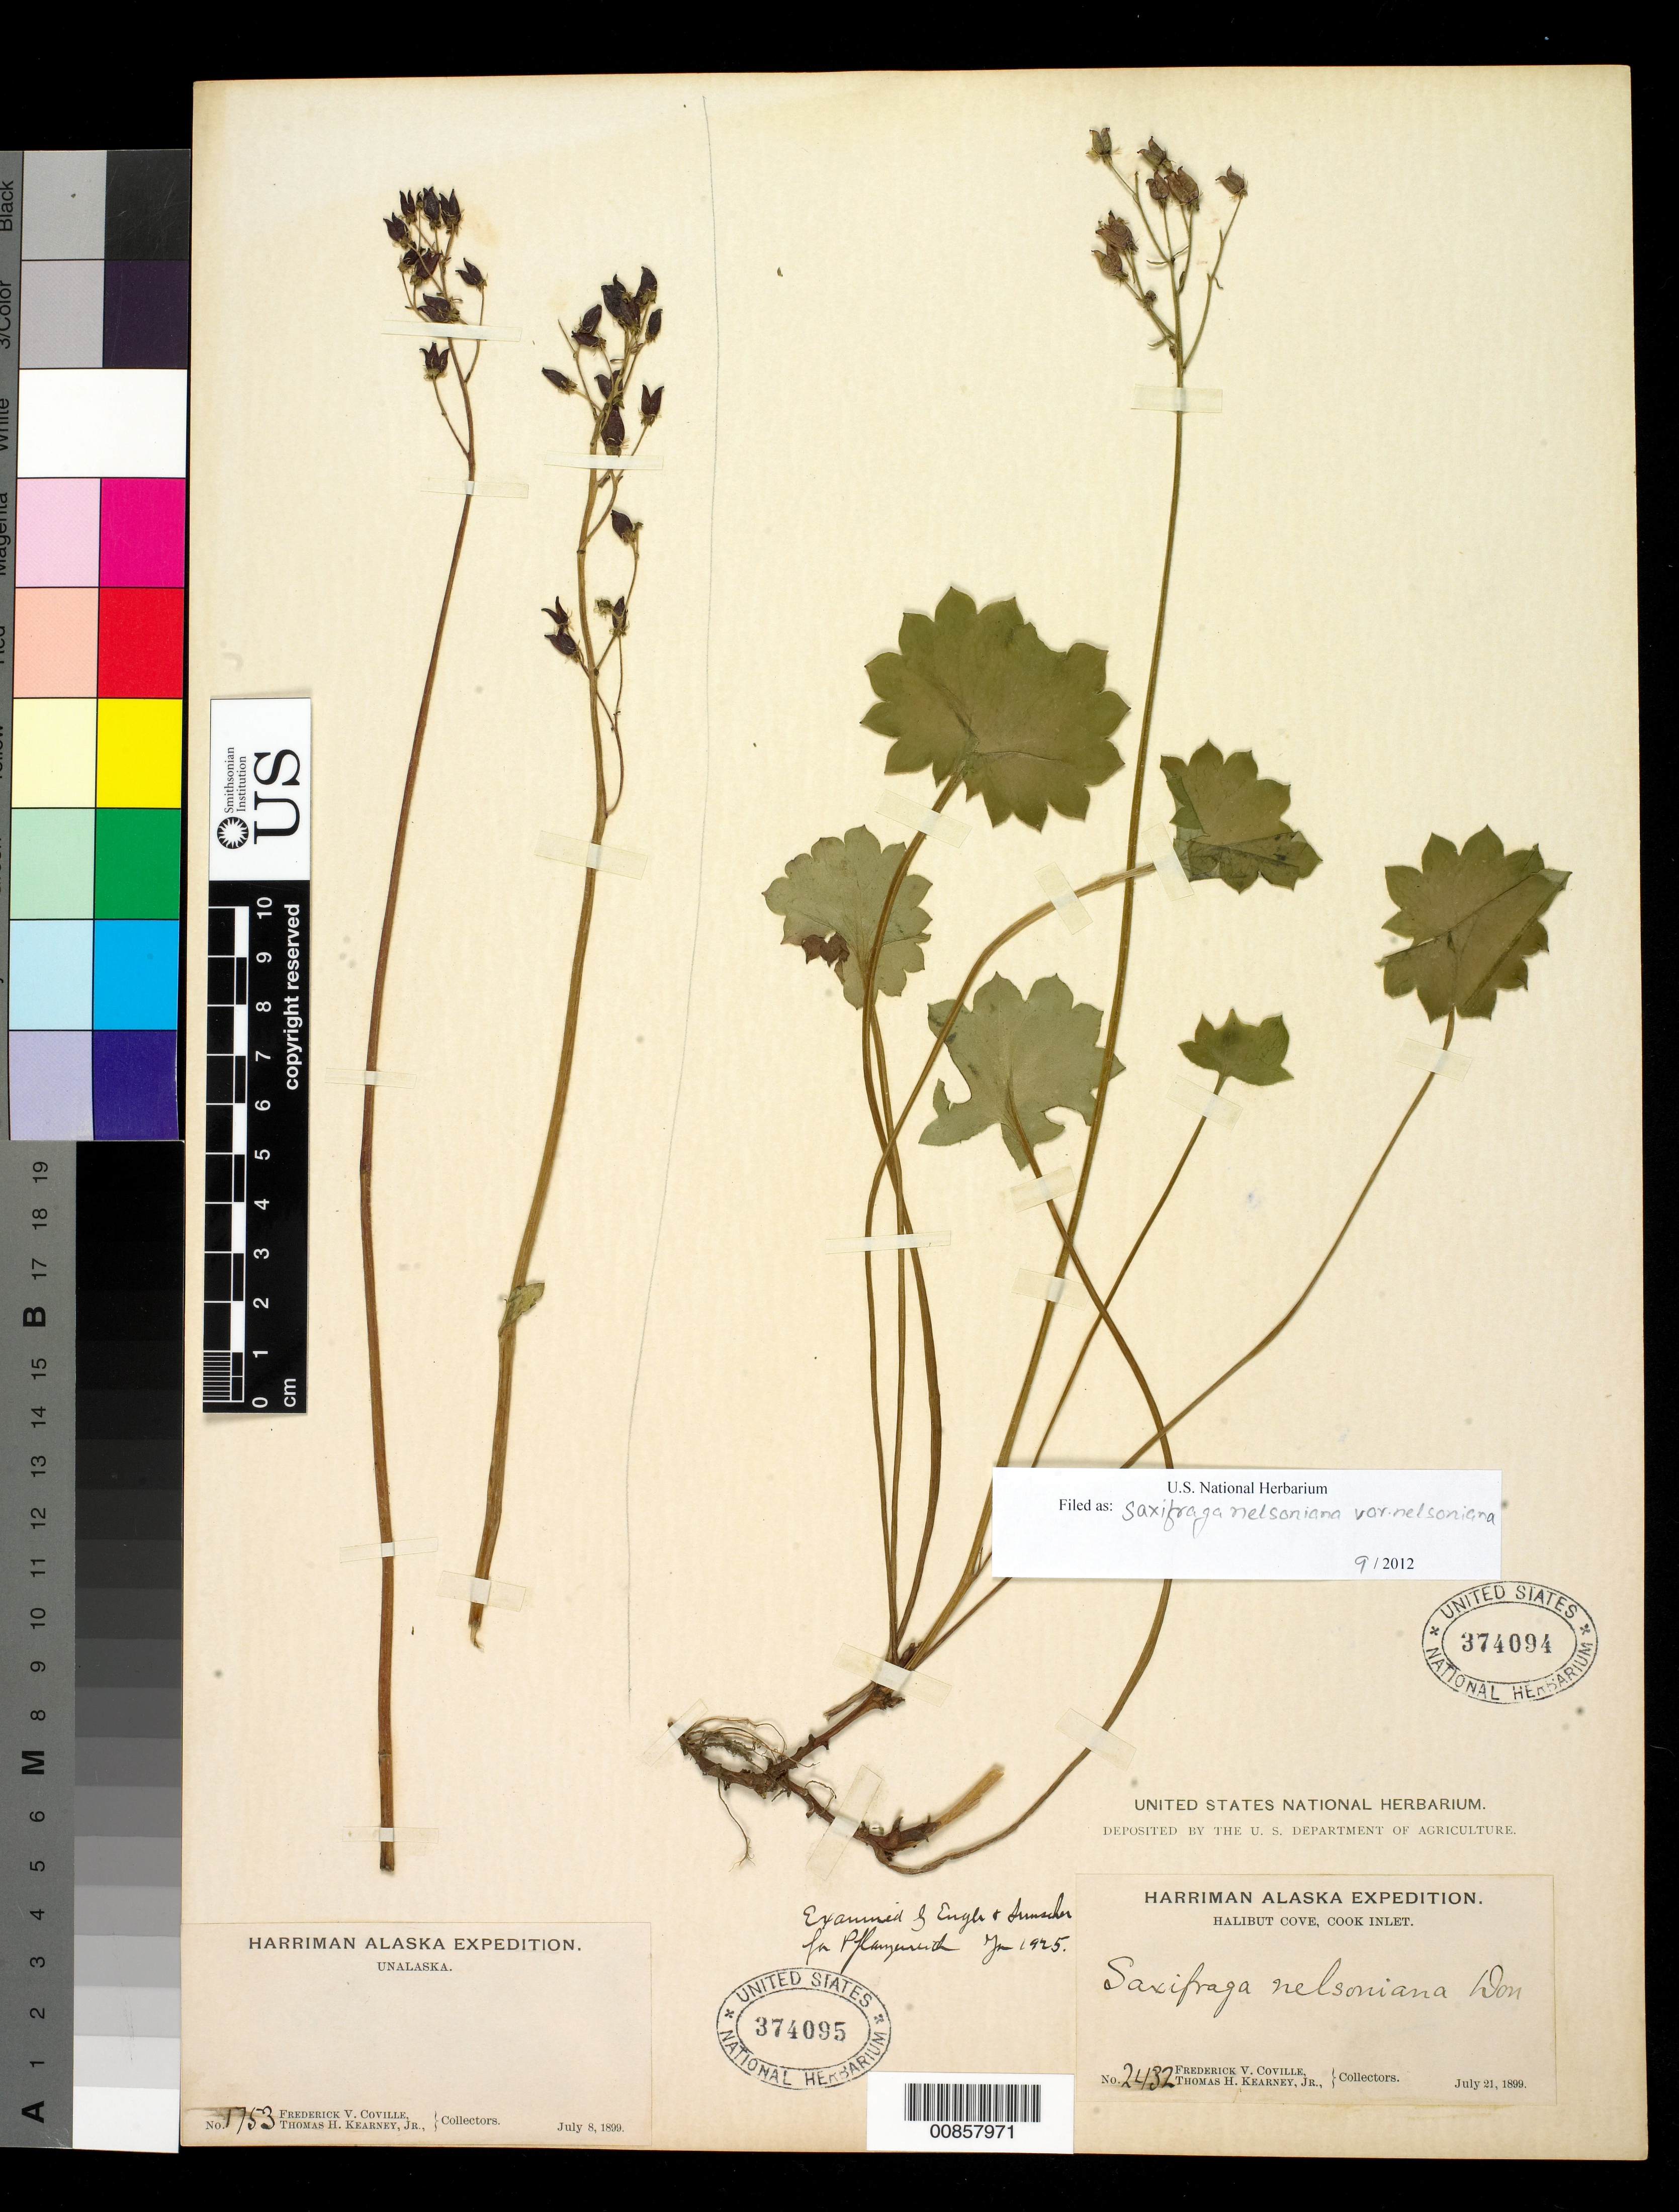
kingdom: Plantae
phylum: Tracheophyta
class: Magnoliopsida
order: Saxifragales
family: Saxifragaceae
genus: Micranthes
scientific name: Micranthes nelsoniana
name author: (D. Don) Small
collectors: F. V. Coville & T. H. Kearney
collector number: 2432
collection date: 1899-07-21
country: United States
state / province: Alaska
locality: Halibut Cove, Cook Inlet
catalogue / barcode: US 374094